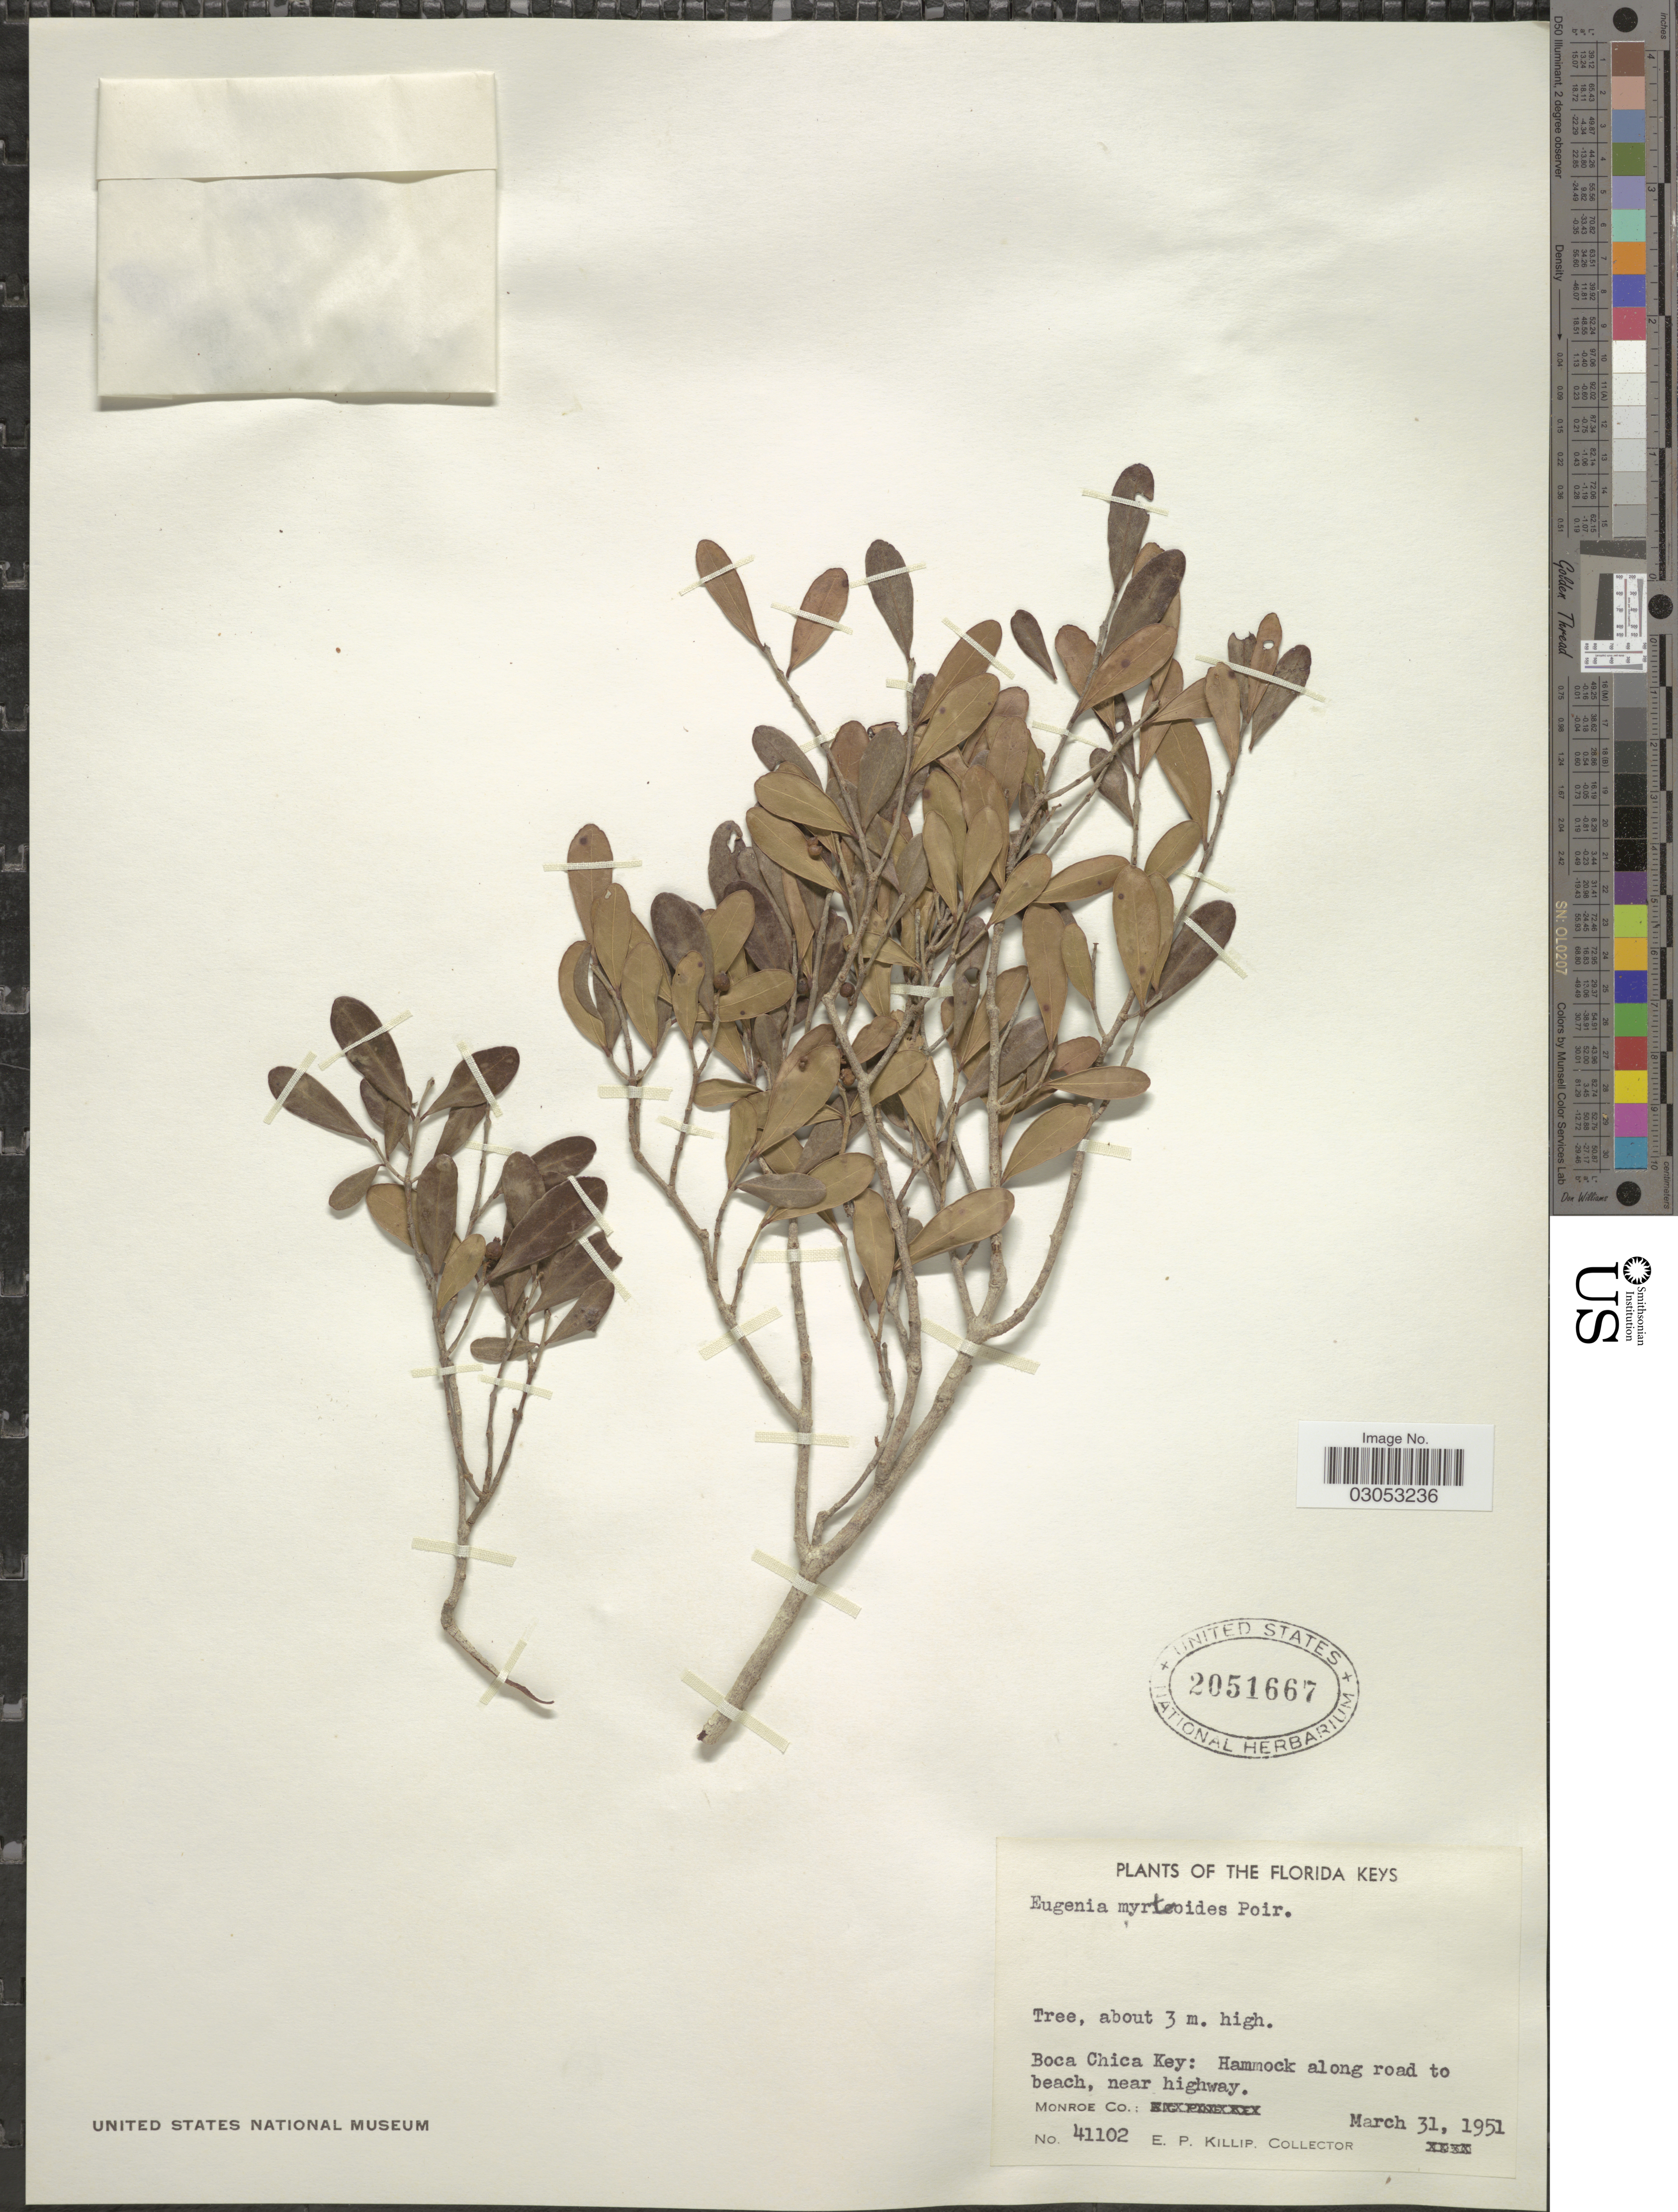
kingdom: Plantae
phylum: Tracheophyta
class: Magnoliopsida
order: Myrtales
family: Myrtaceae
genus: Eugenia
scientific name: Eugenia foetida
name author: Pers.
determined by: Strong, Mark T., (BOT), Smithsonian Institution - National Museum of Natural History (UNITED STATES)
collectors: E. P. Killip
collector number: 41102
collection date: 1951-03-31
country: United States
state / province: Florida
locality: The Florida Keys, Boca Chica Key: Hammock along road to beach, near highway, Monroe Co.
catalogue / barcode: US 2051667